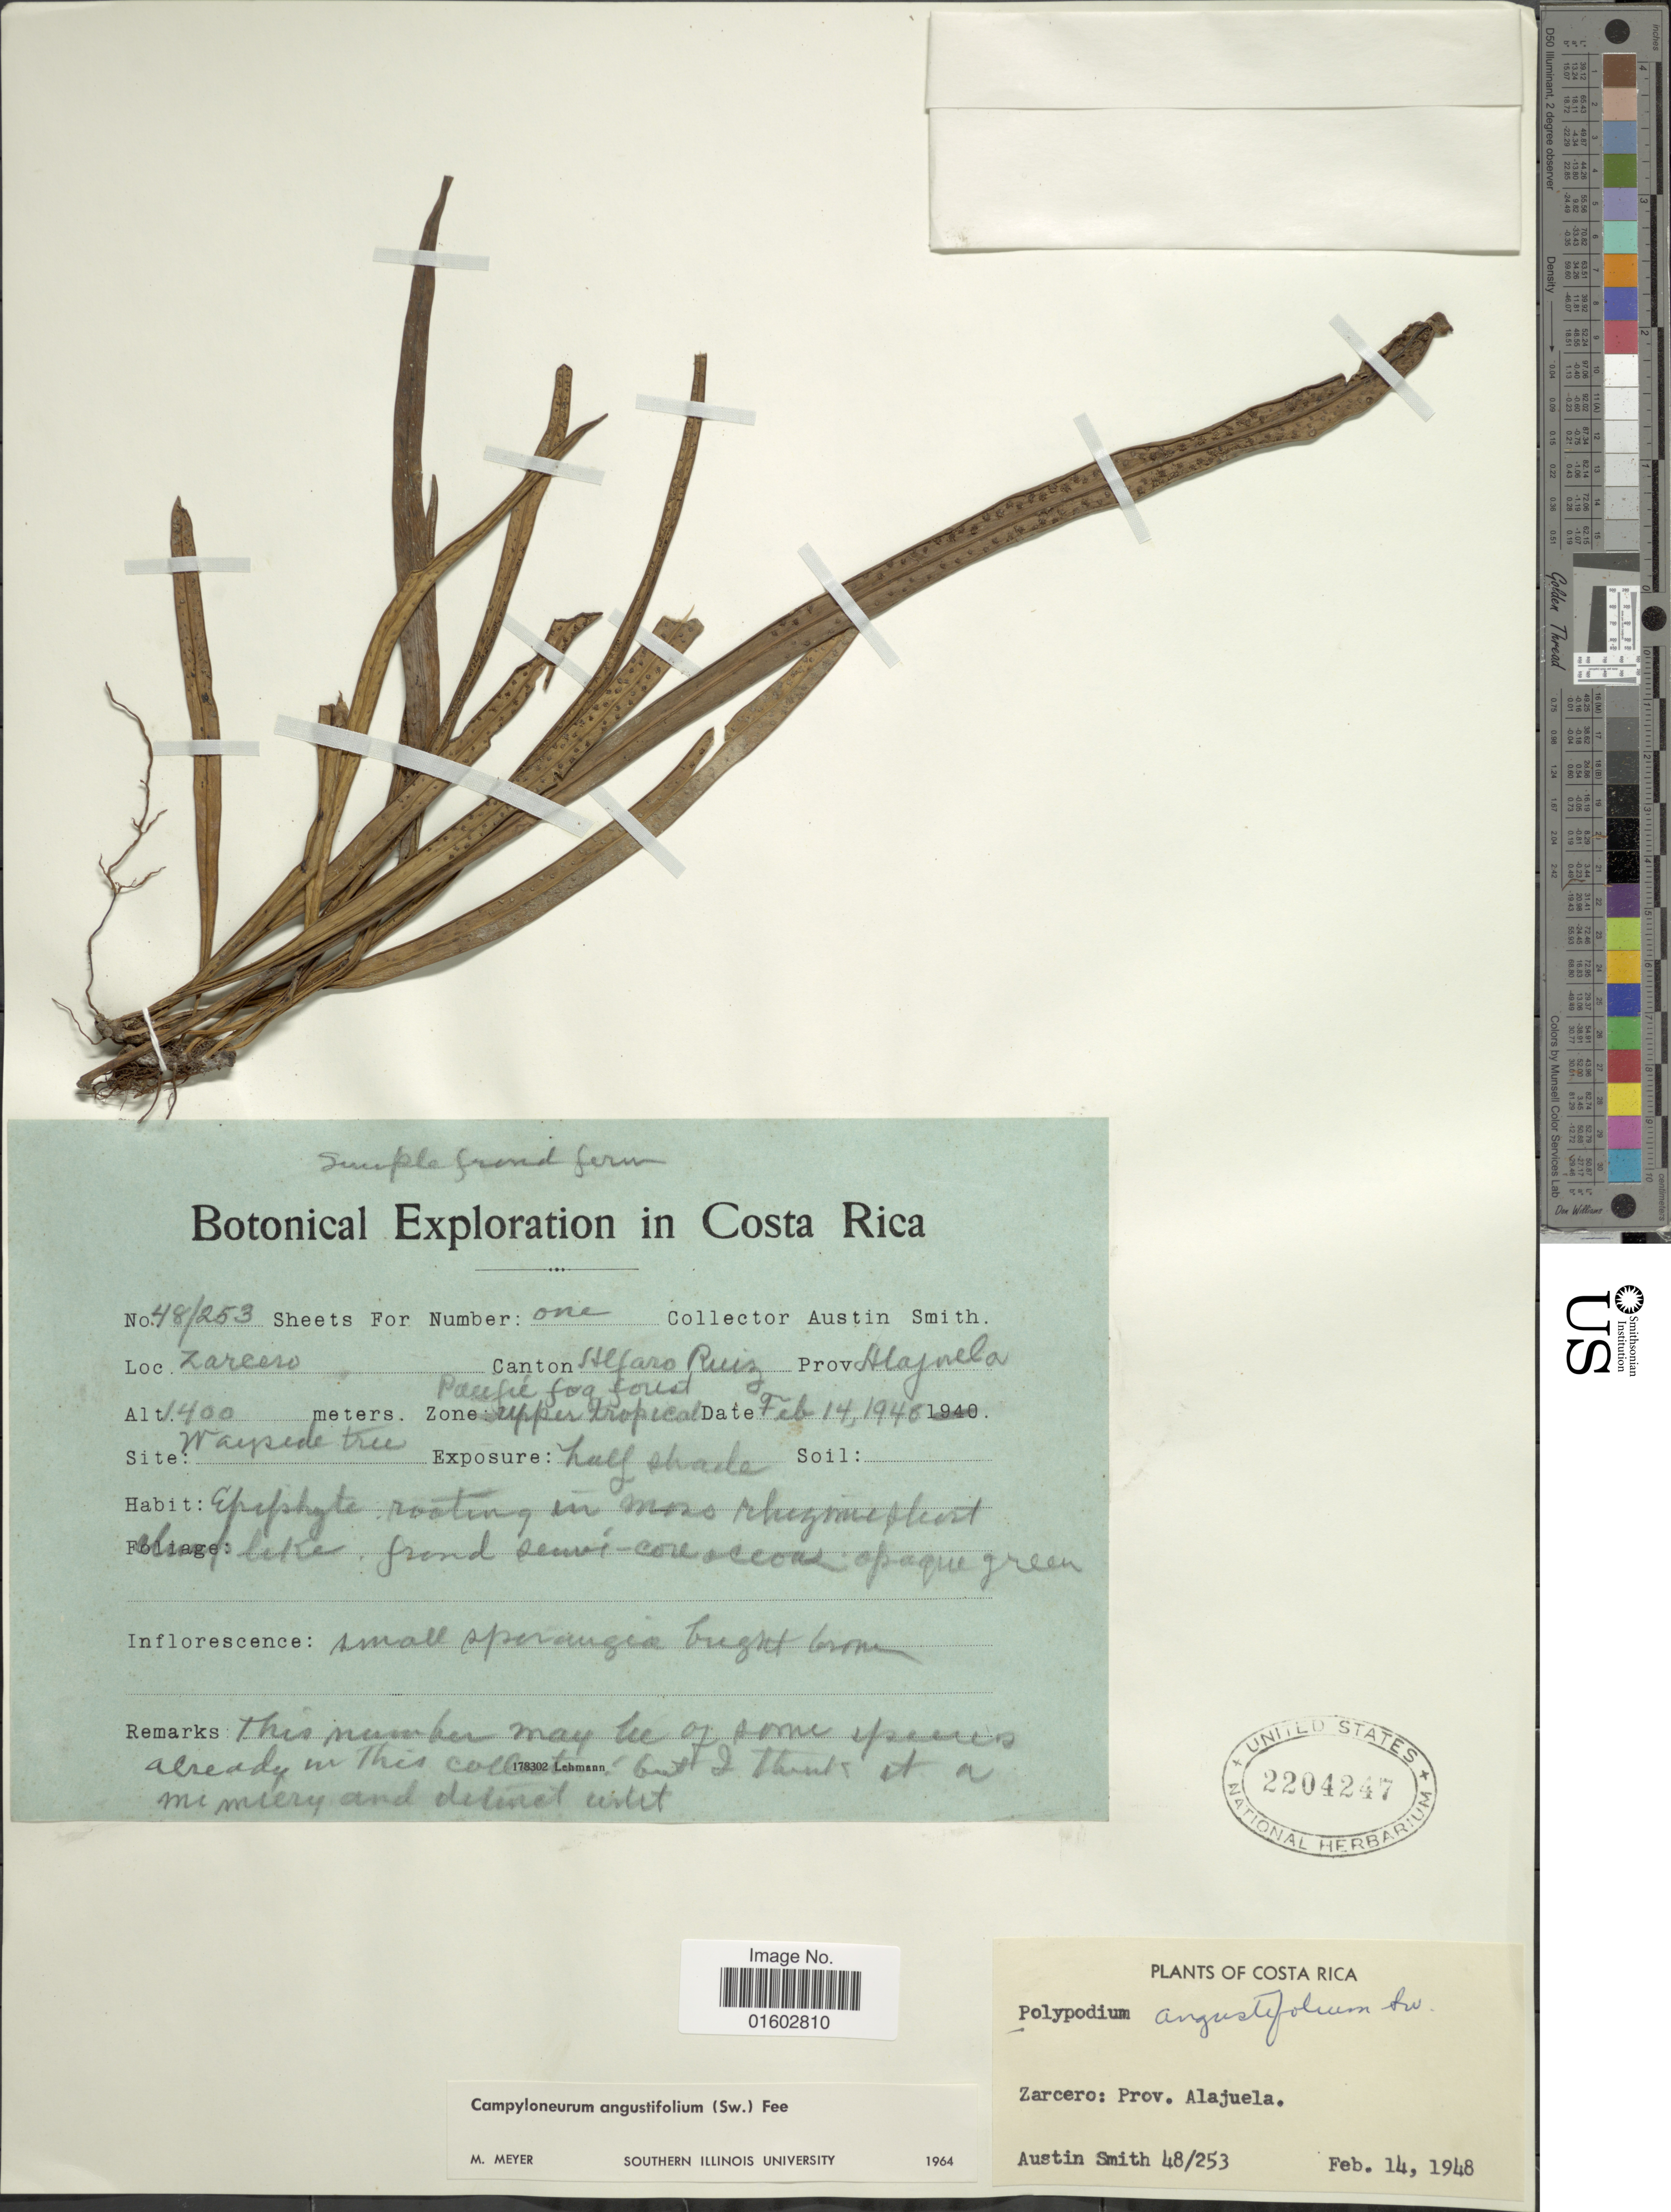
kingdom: Plantae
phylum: Tracheophyta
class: Polypodiopsida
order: Polypodiales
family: Polypodiaceae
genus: Campyloneurum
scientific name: Campyloneurum angustifolium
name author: (Sw.) Fée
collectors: Aust P. Smith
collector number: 48/253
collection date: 1948-02-14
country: Costa Rica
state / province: Alajuela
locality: Zarcero, Alfaro Ruiz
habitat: Pacific fog forest, upper tropical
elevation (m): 1400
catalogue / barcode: US 2204247